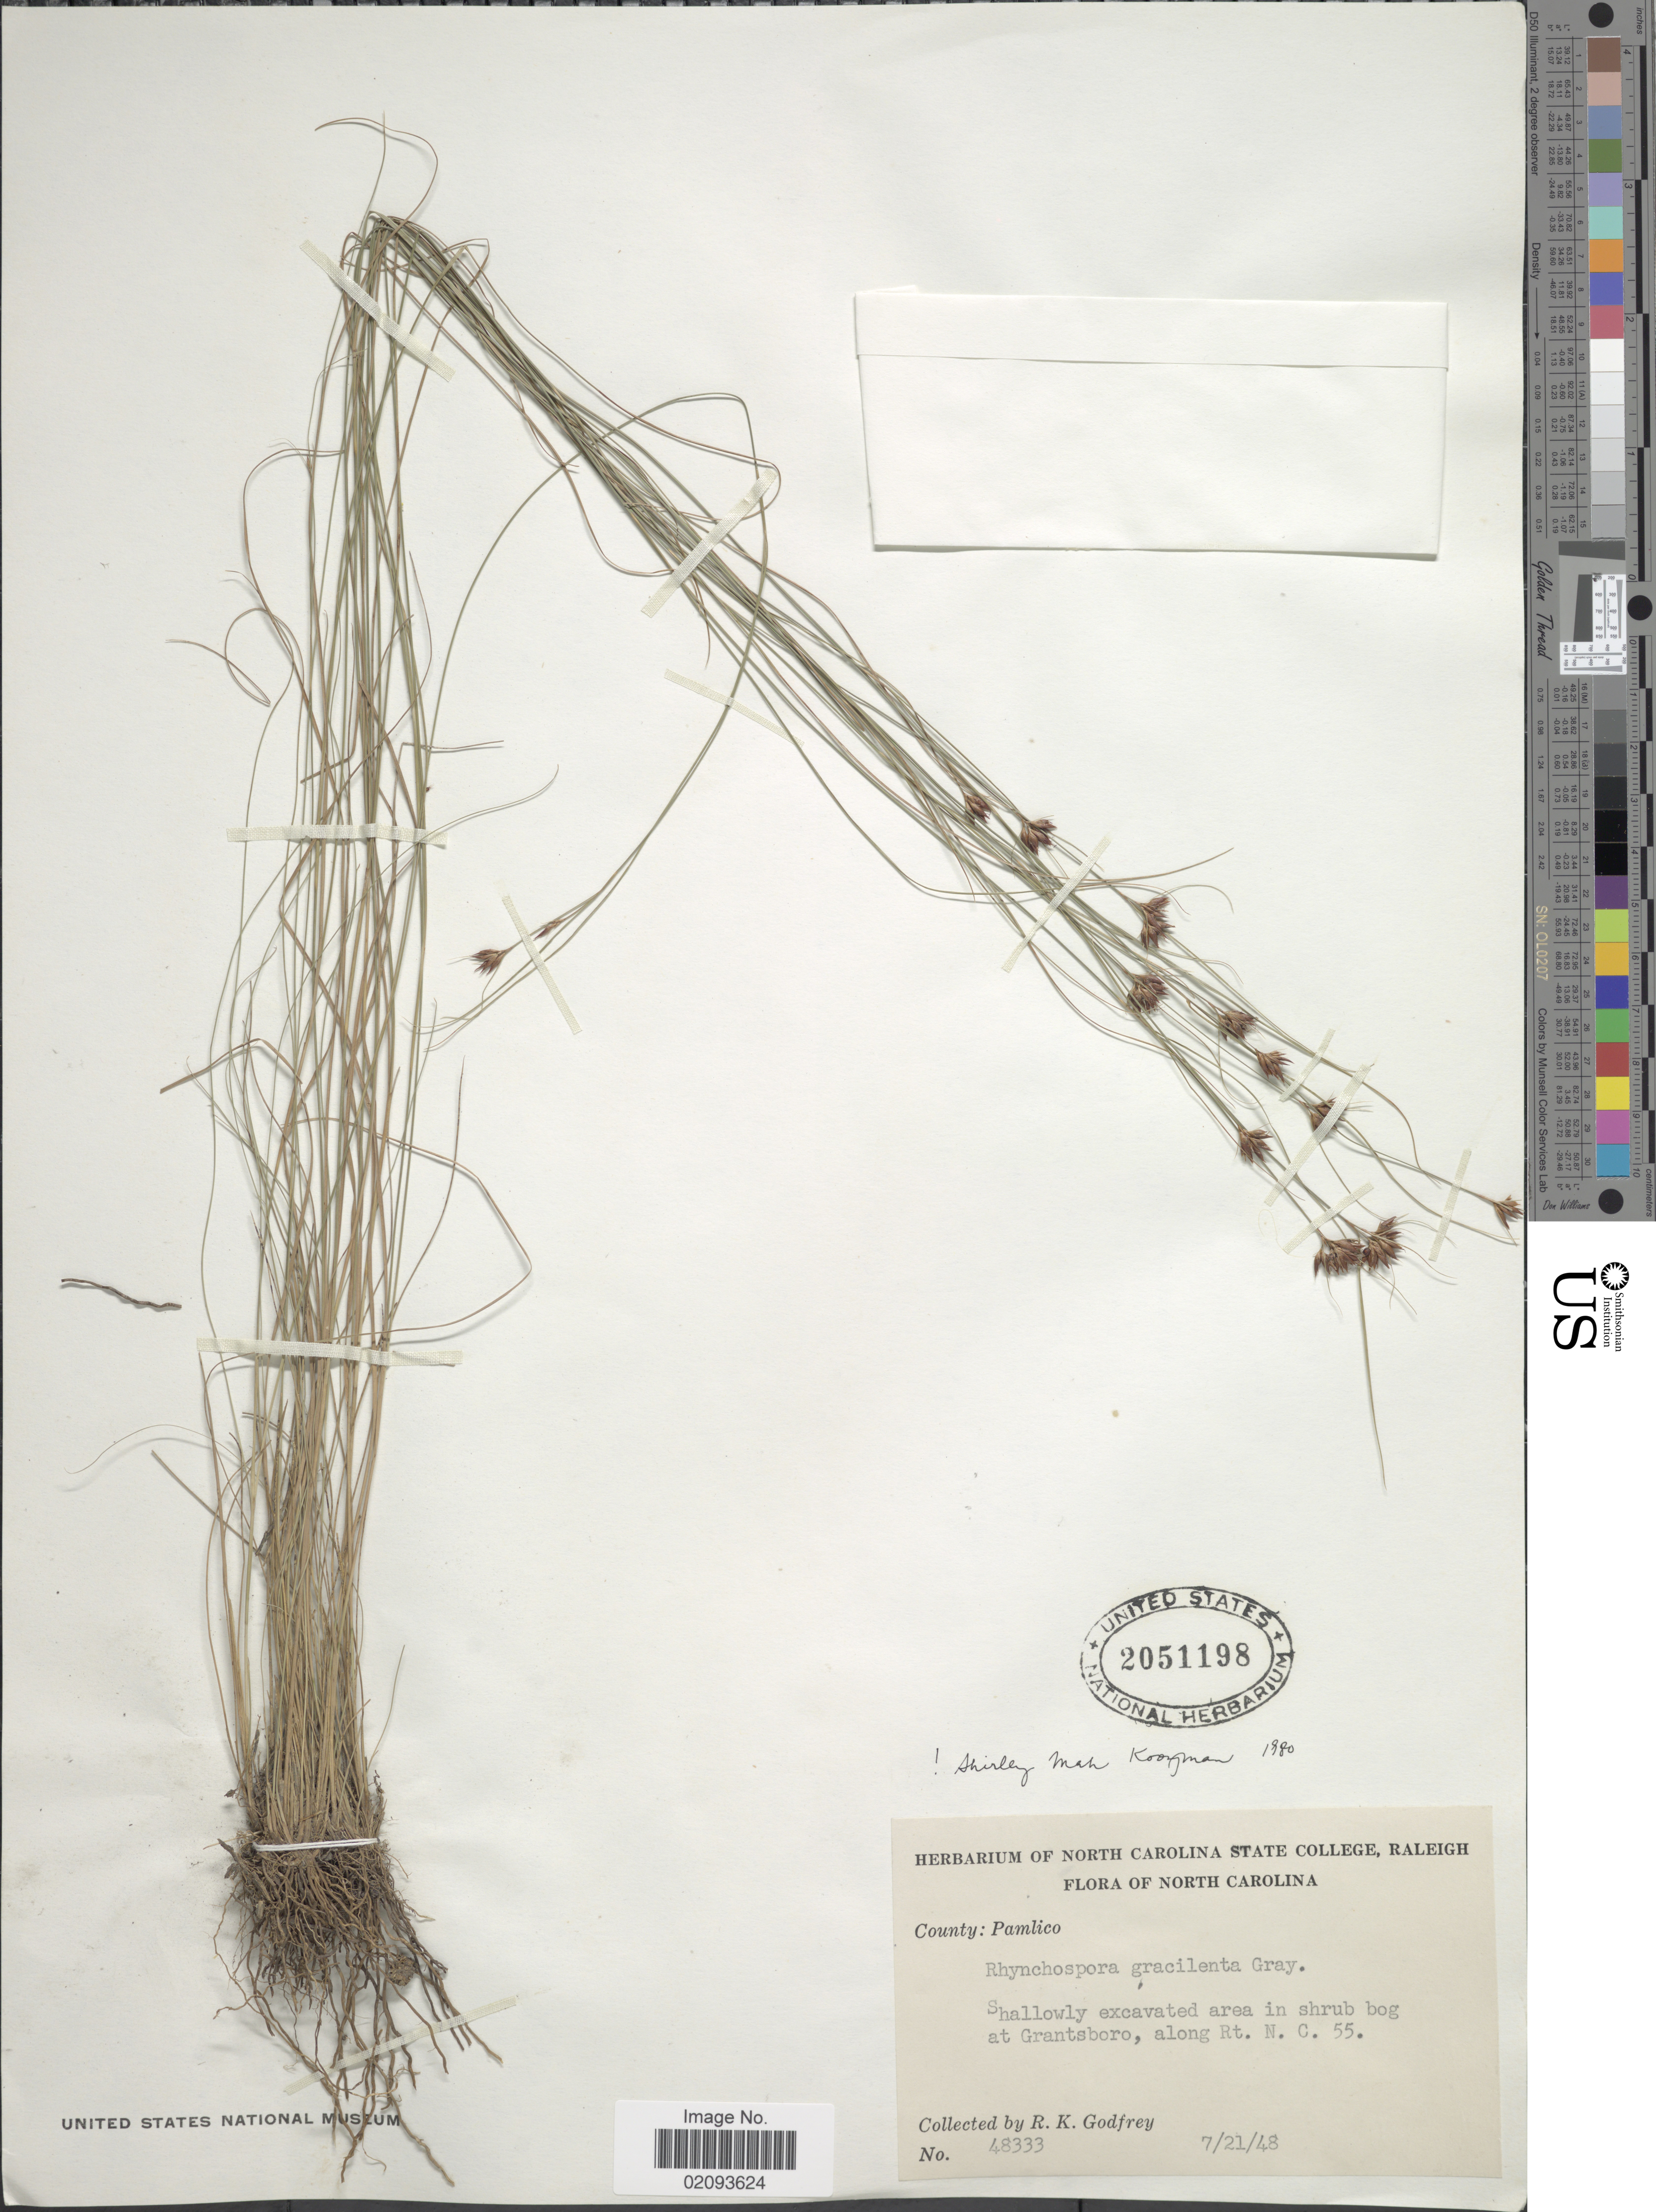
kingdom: Plantae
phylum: Tracheophyta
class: Liliopsida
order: Poales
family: Cyperaceae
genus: Rhynchospora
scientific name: Rhynchospora gracilenta A. Gray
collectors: R. K. Godfrey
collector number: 48333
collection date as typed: Transcribed d/m/y: 21/7/48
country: United States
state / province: North Carolina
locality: County: Pamlico. Shallowly excavated area in shrub bog at Grantsboro, along Rt. N.C. 55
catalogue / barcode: US 2051198